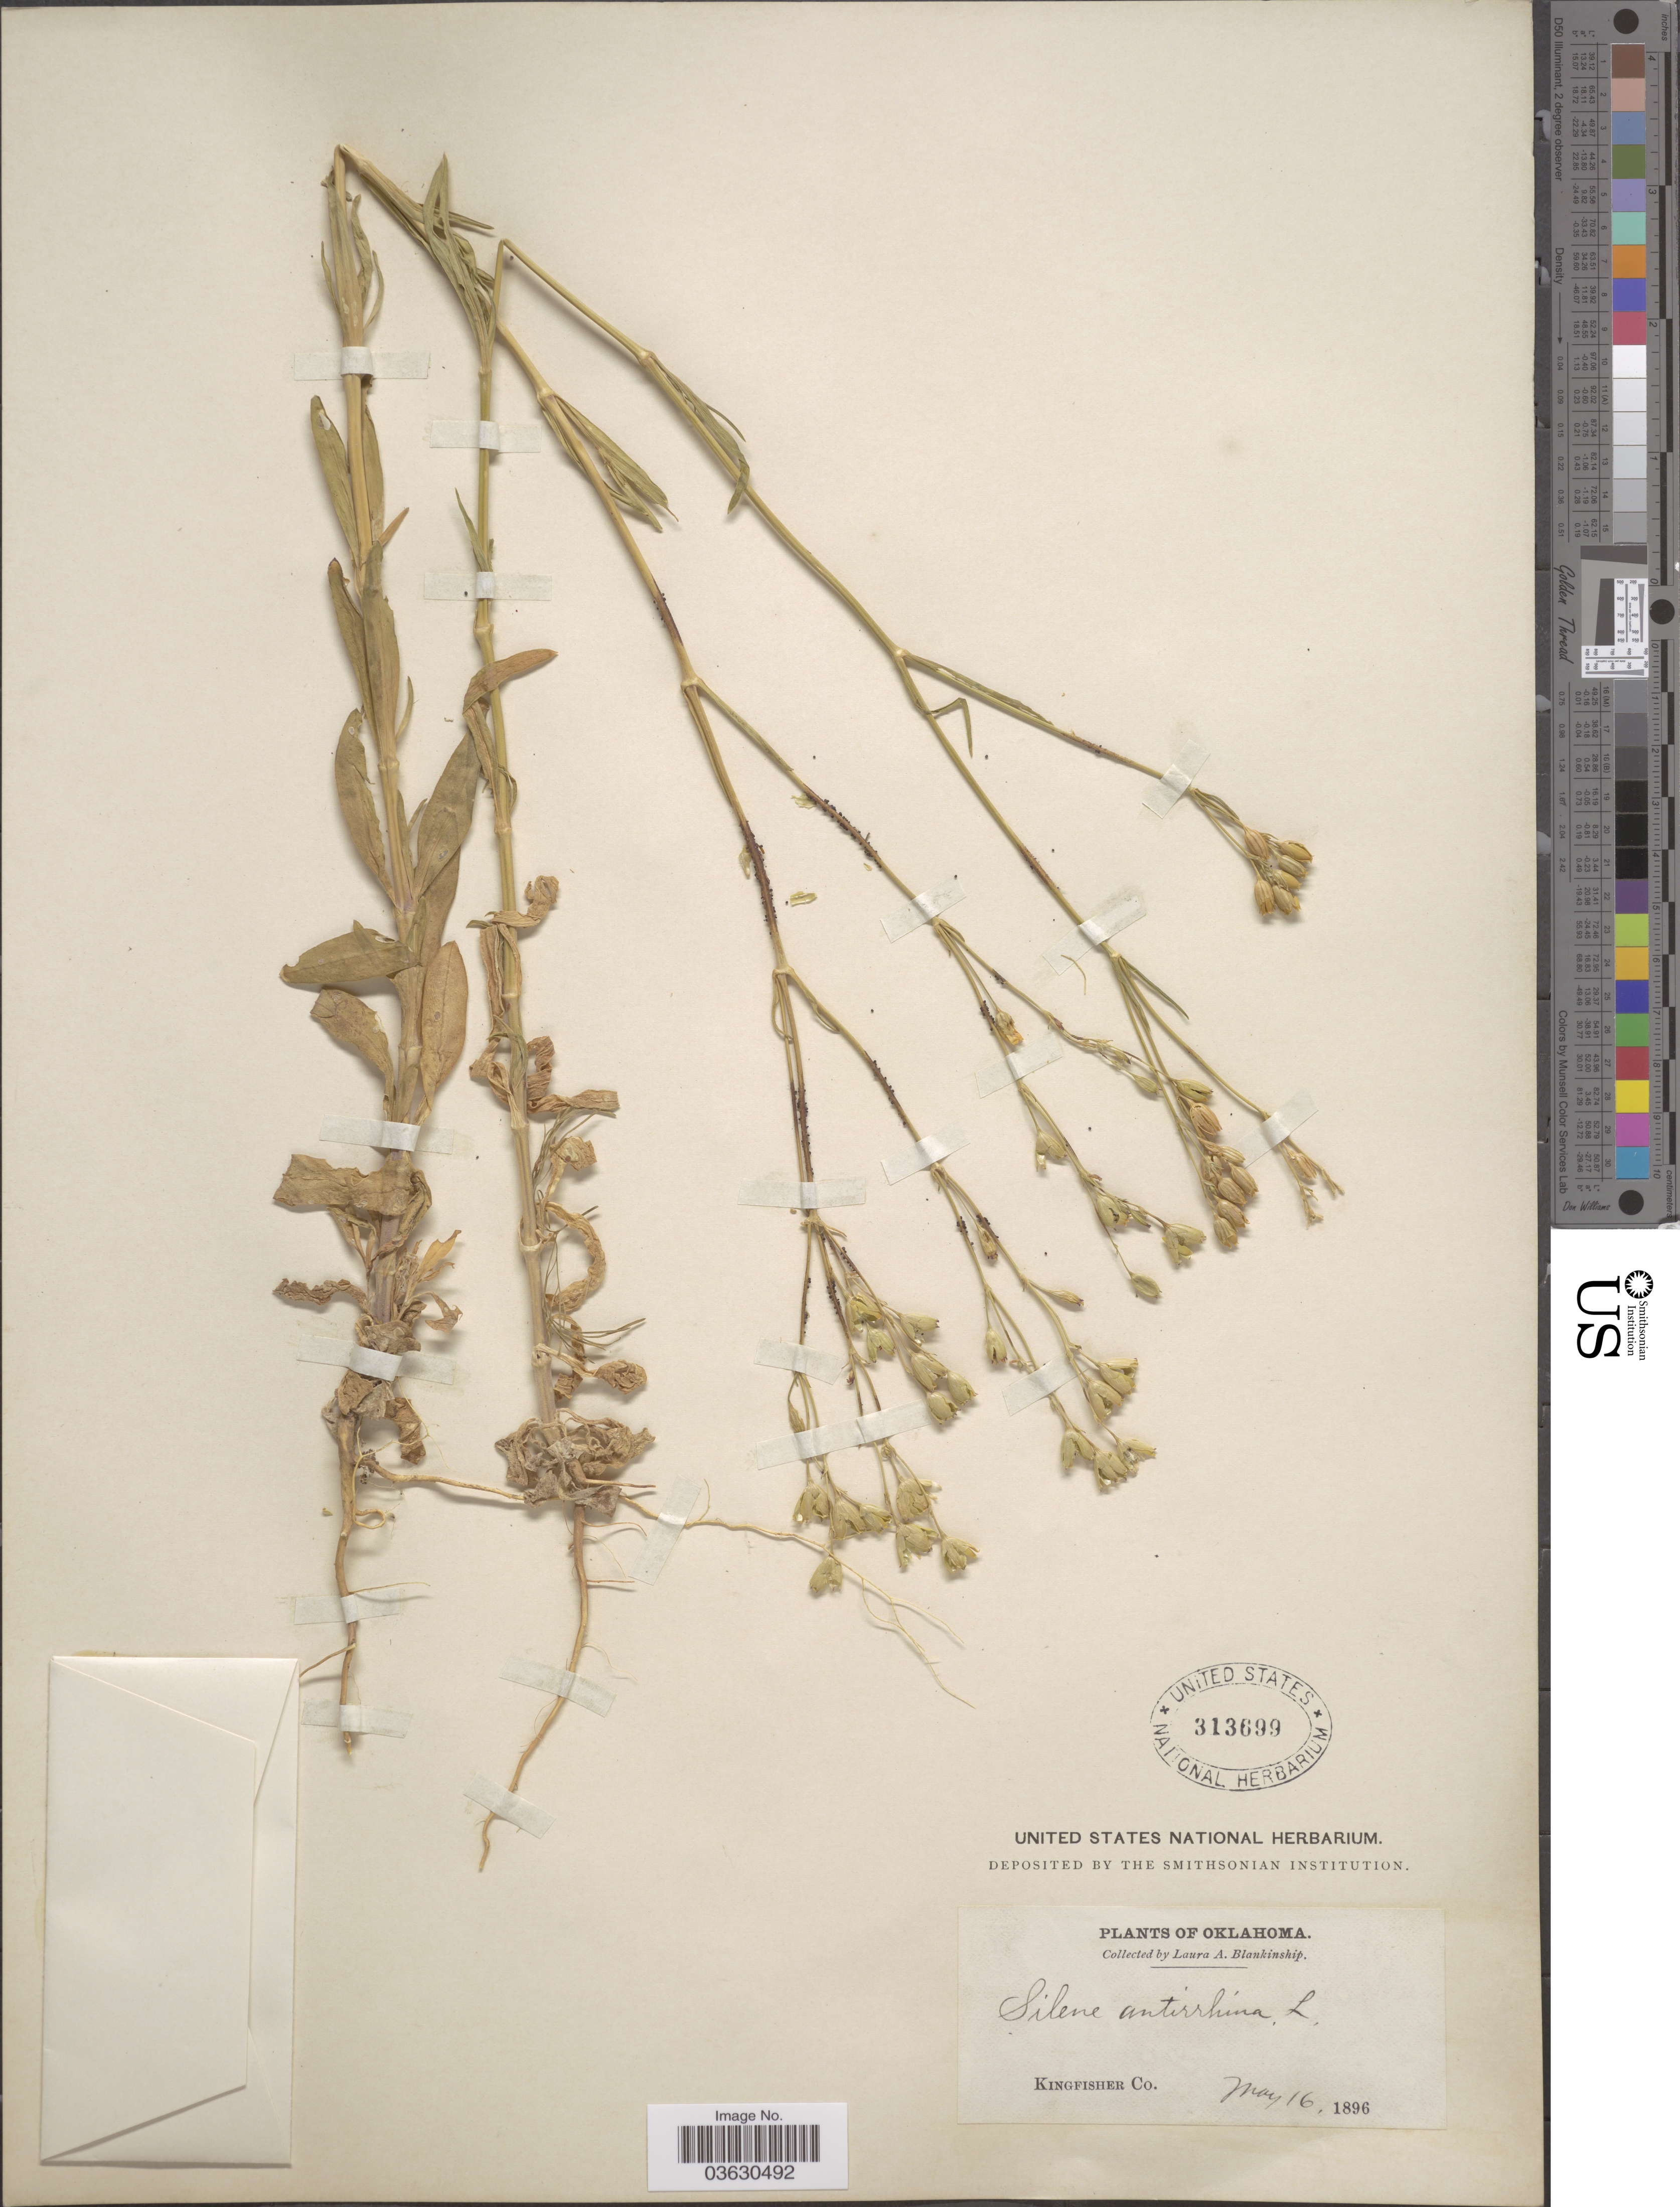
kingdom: Plantae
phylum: Tracheophyta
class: Magnoliopsida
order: Caryophyllales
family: Caryophyllaceae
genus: Silene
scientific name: Silene antirrhina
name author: L.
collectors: L. A. Blankinship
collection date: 1896-05-16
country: United States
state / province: Oklahoma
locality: Kingfisher Co.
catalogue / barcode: US 313699